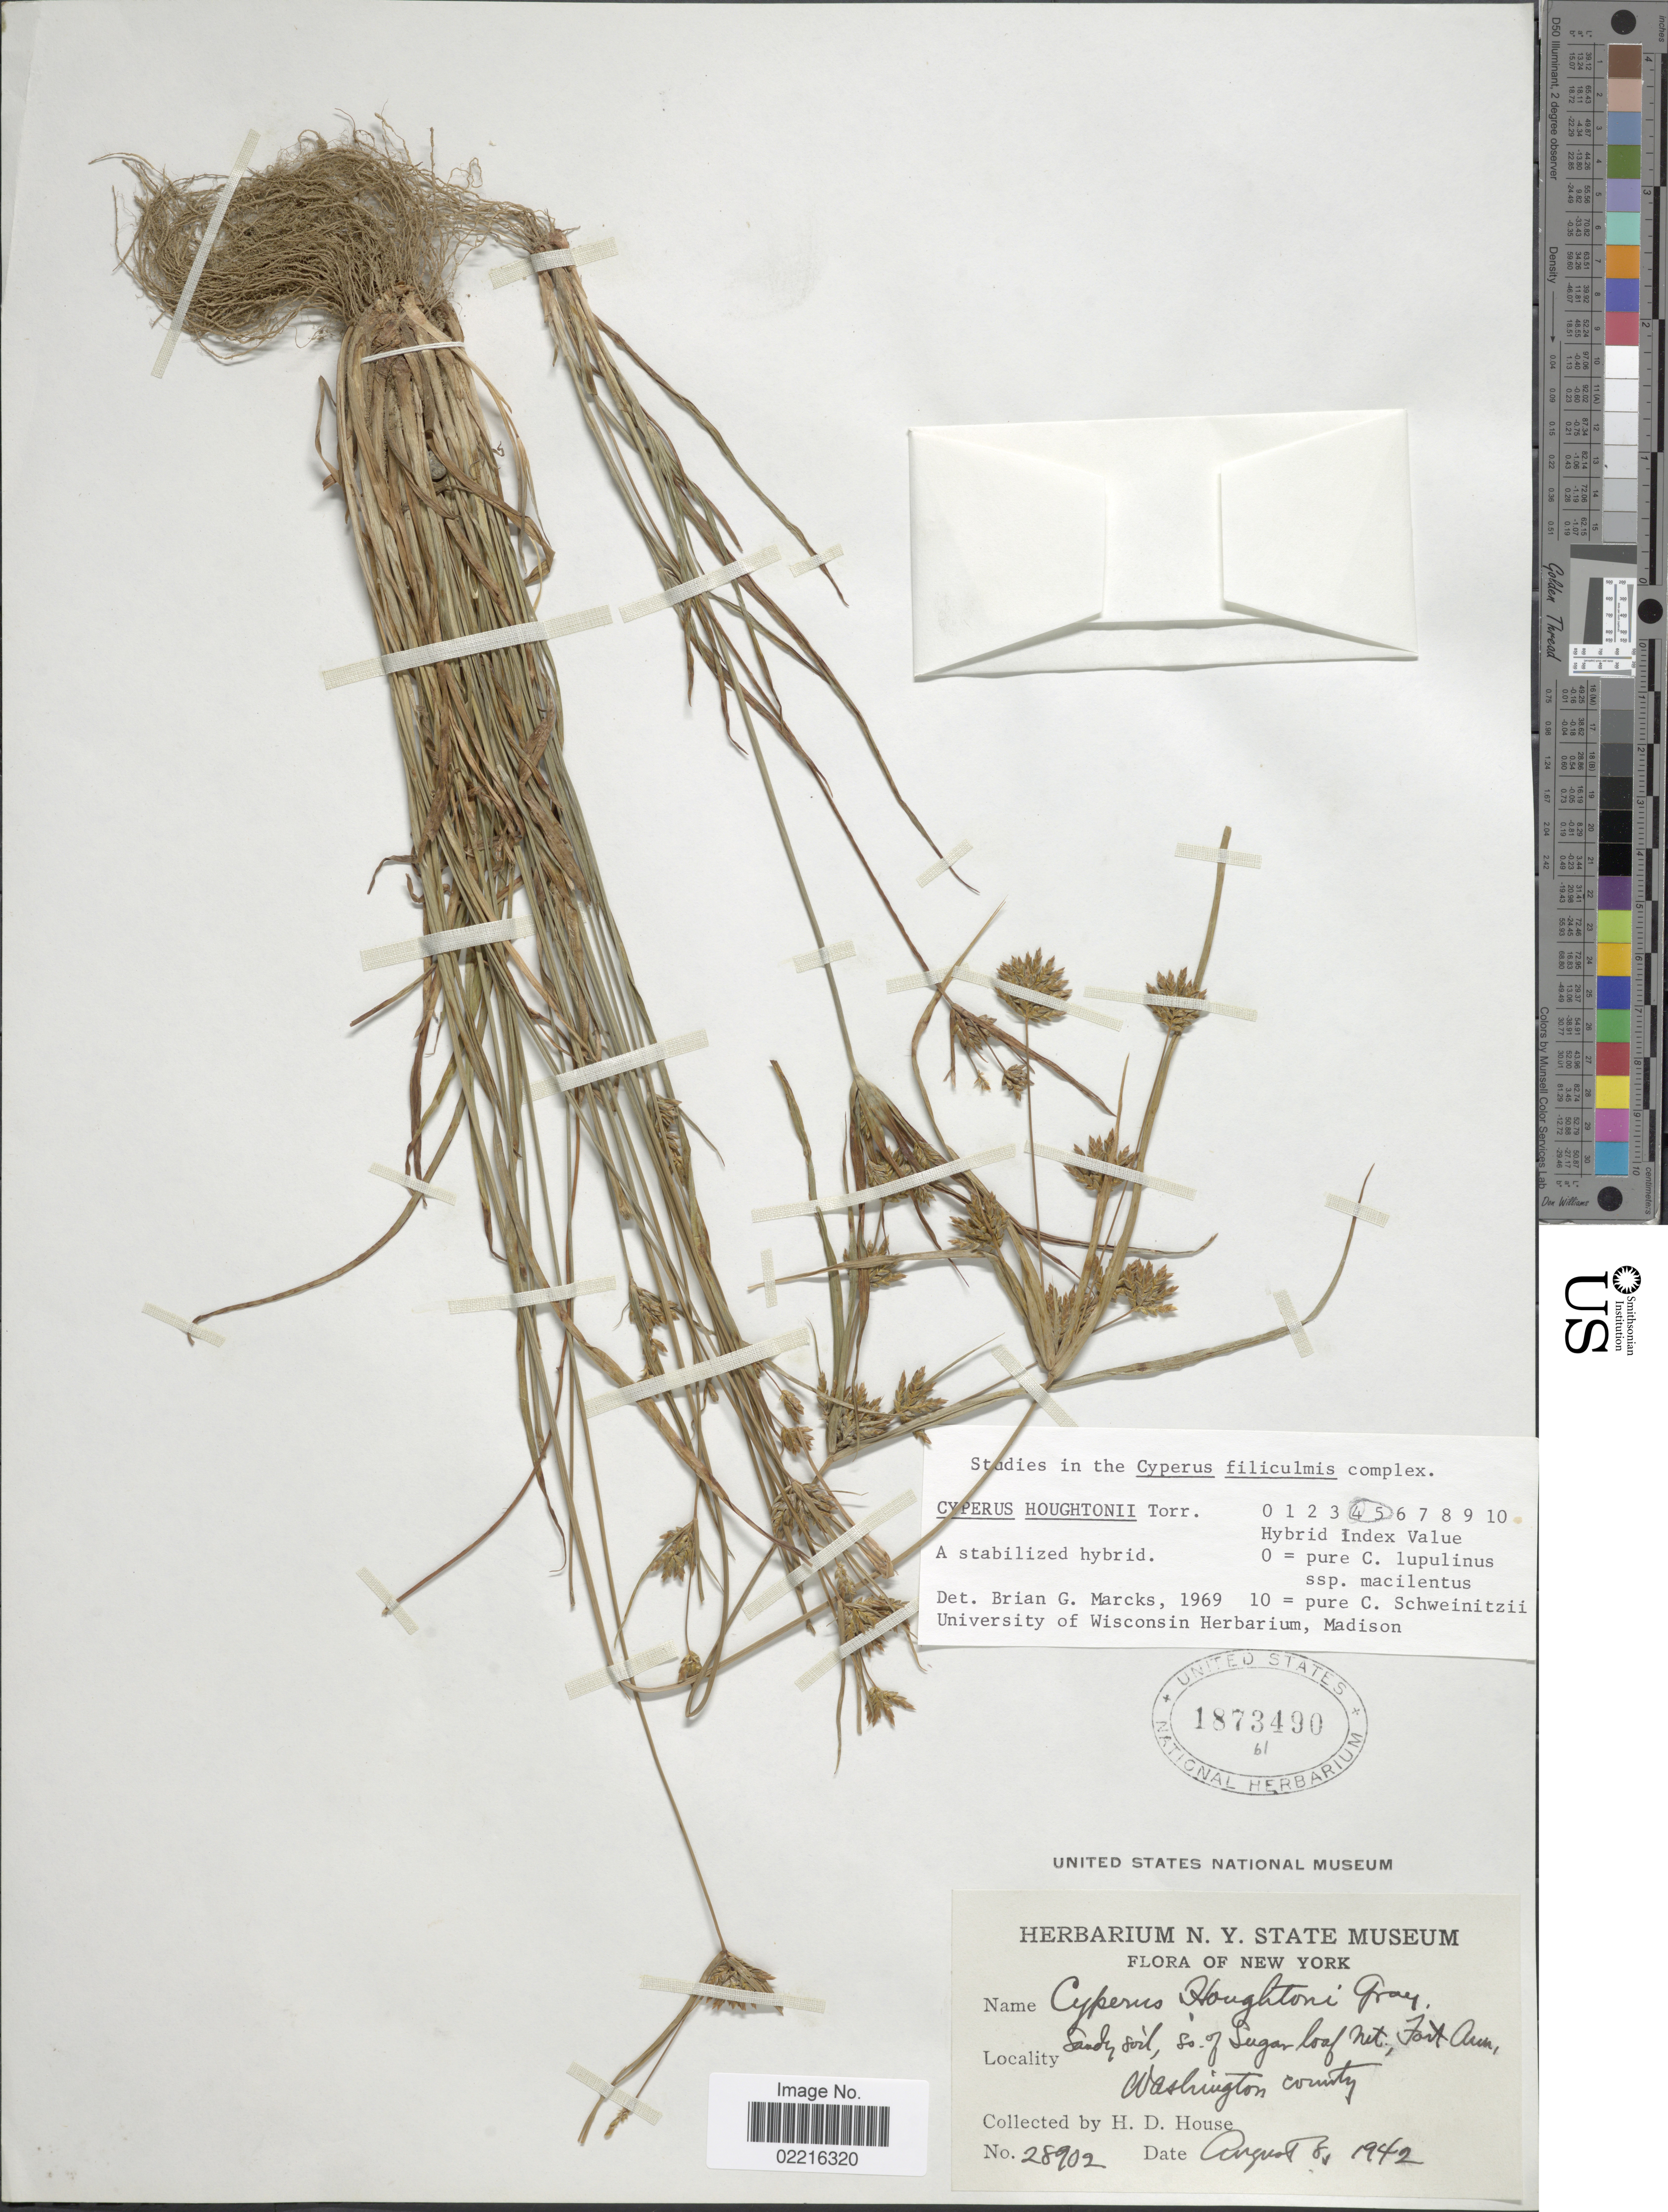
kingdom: Plantae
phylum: Tracheophyta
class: Liliopsida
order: Poales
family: Cyperaceae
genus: Cyperus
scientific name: Cyperus houghtonii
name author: Torr.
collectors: H. D. House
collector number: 28902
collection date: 1942-08-08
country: United States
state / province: New York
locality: So of Sugar Loaf Mt, Fort Aun, Washington County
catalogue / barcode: US 1873490